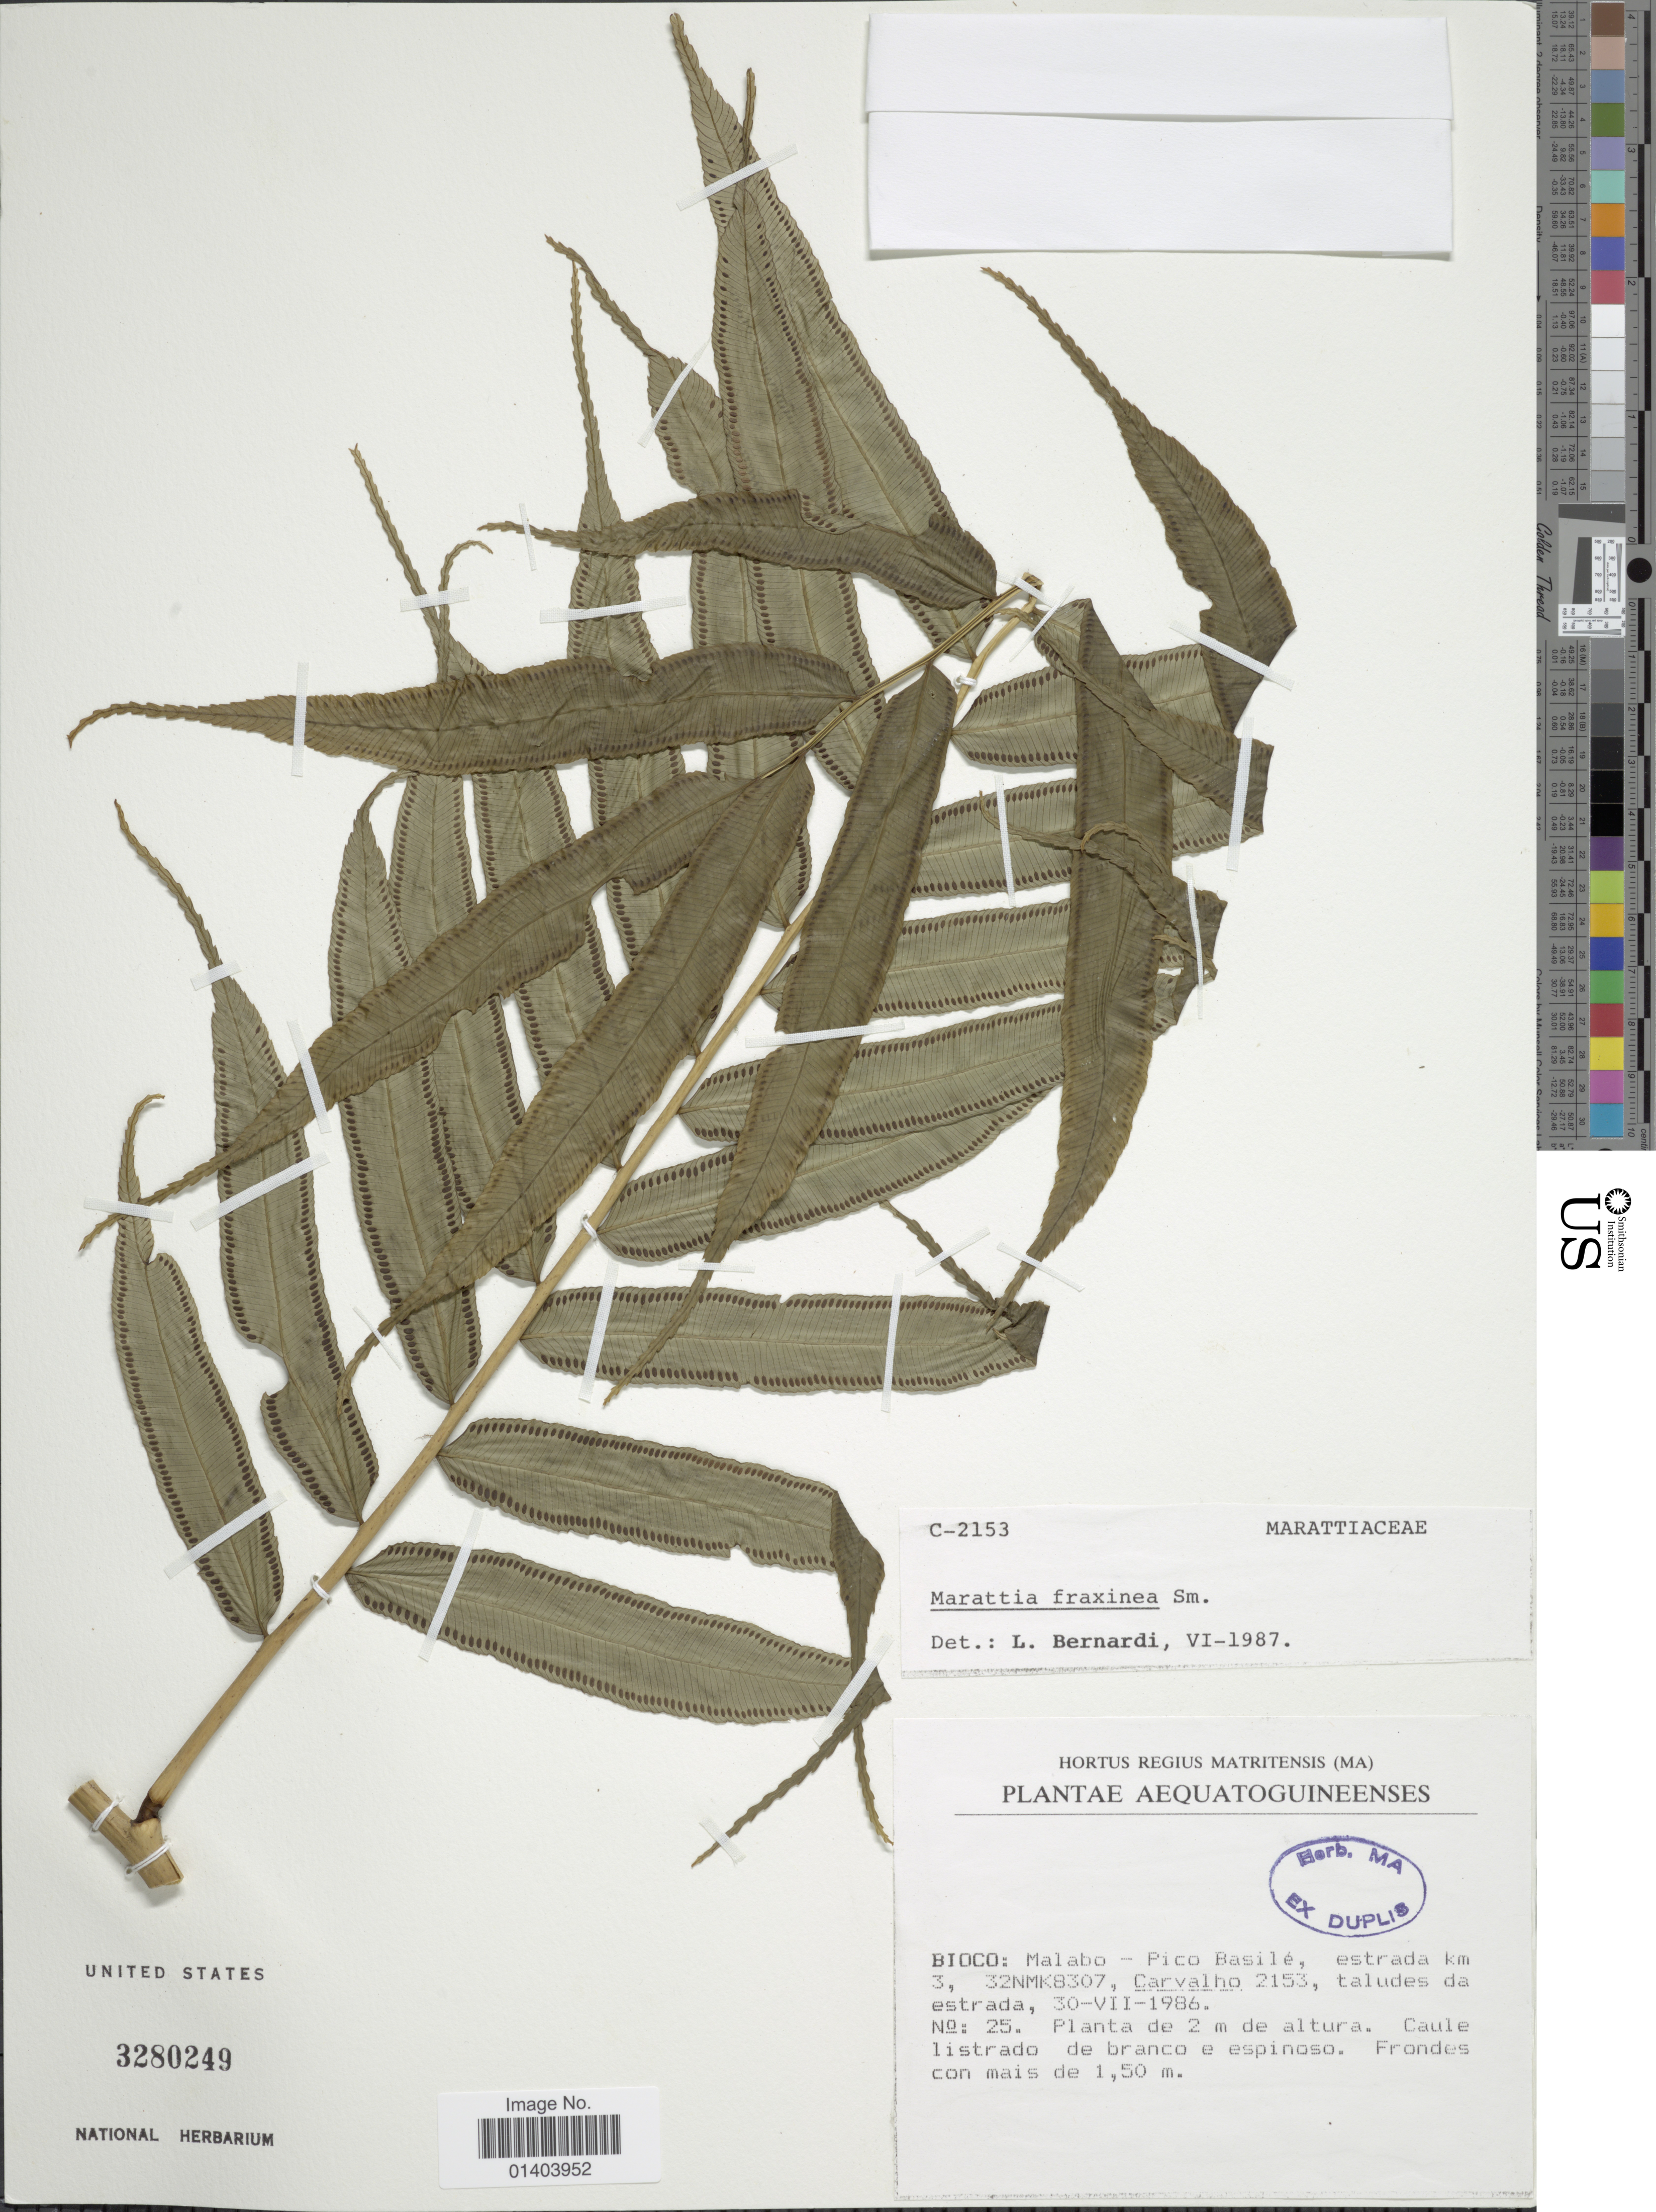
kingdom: Plantae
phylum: Tracheophyta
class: Polypodiopsida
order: Marattiales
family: Marattiaceae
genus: Ptisana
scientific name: Ptisana fraxinea var. fraxinea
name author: (Sm.) Murdock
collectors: Carvalho, --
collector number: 2153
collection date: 1986-07-30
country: Equatorial Guinea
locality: Aequatoguineenses, Bioco: Malabo - Pico Basilé, estrada km 3, 32NMK8307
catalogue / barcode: US 3280249